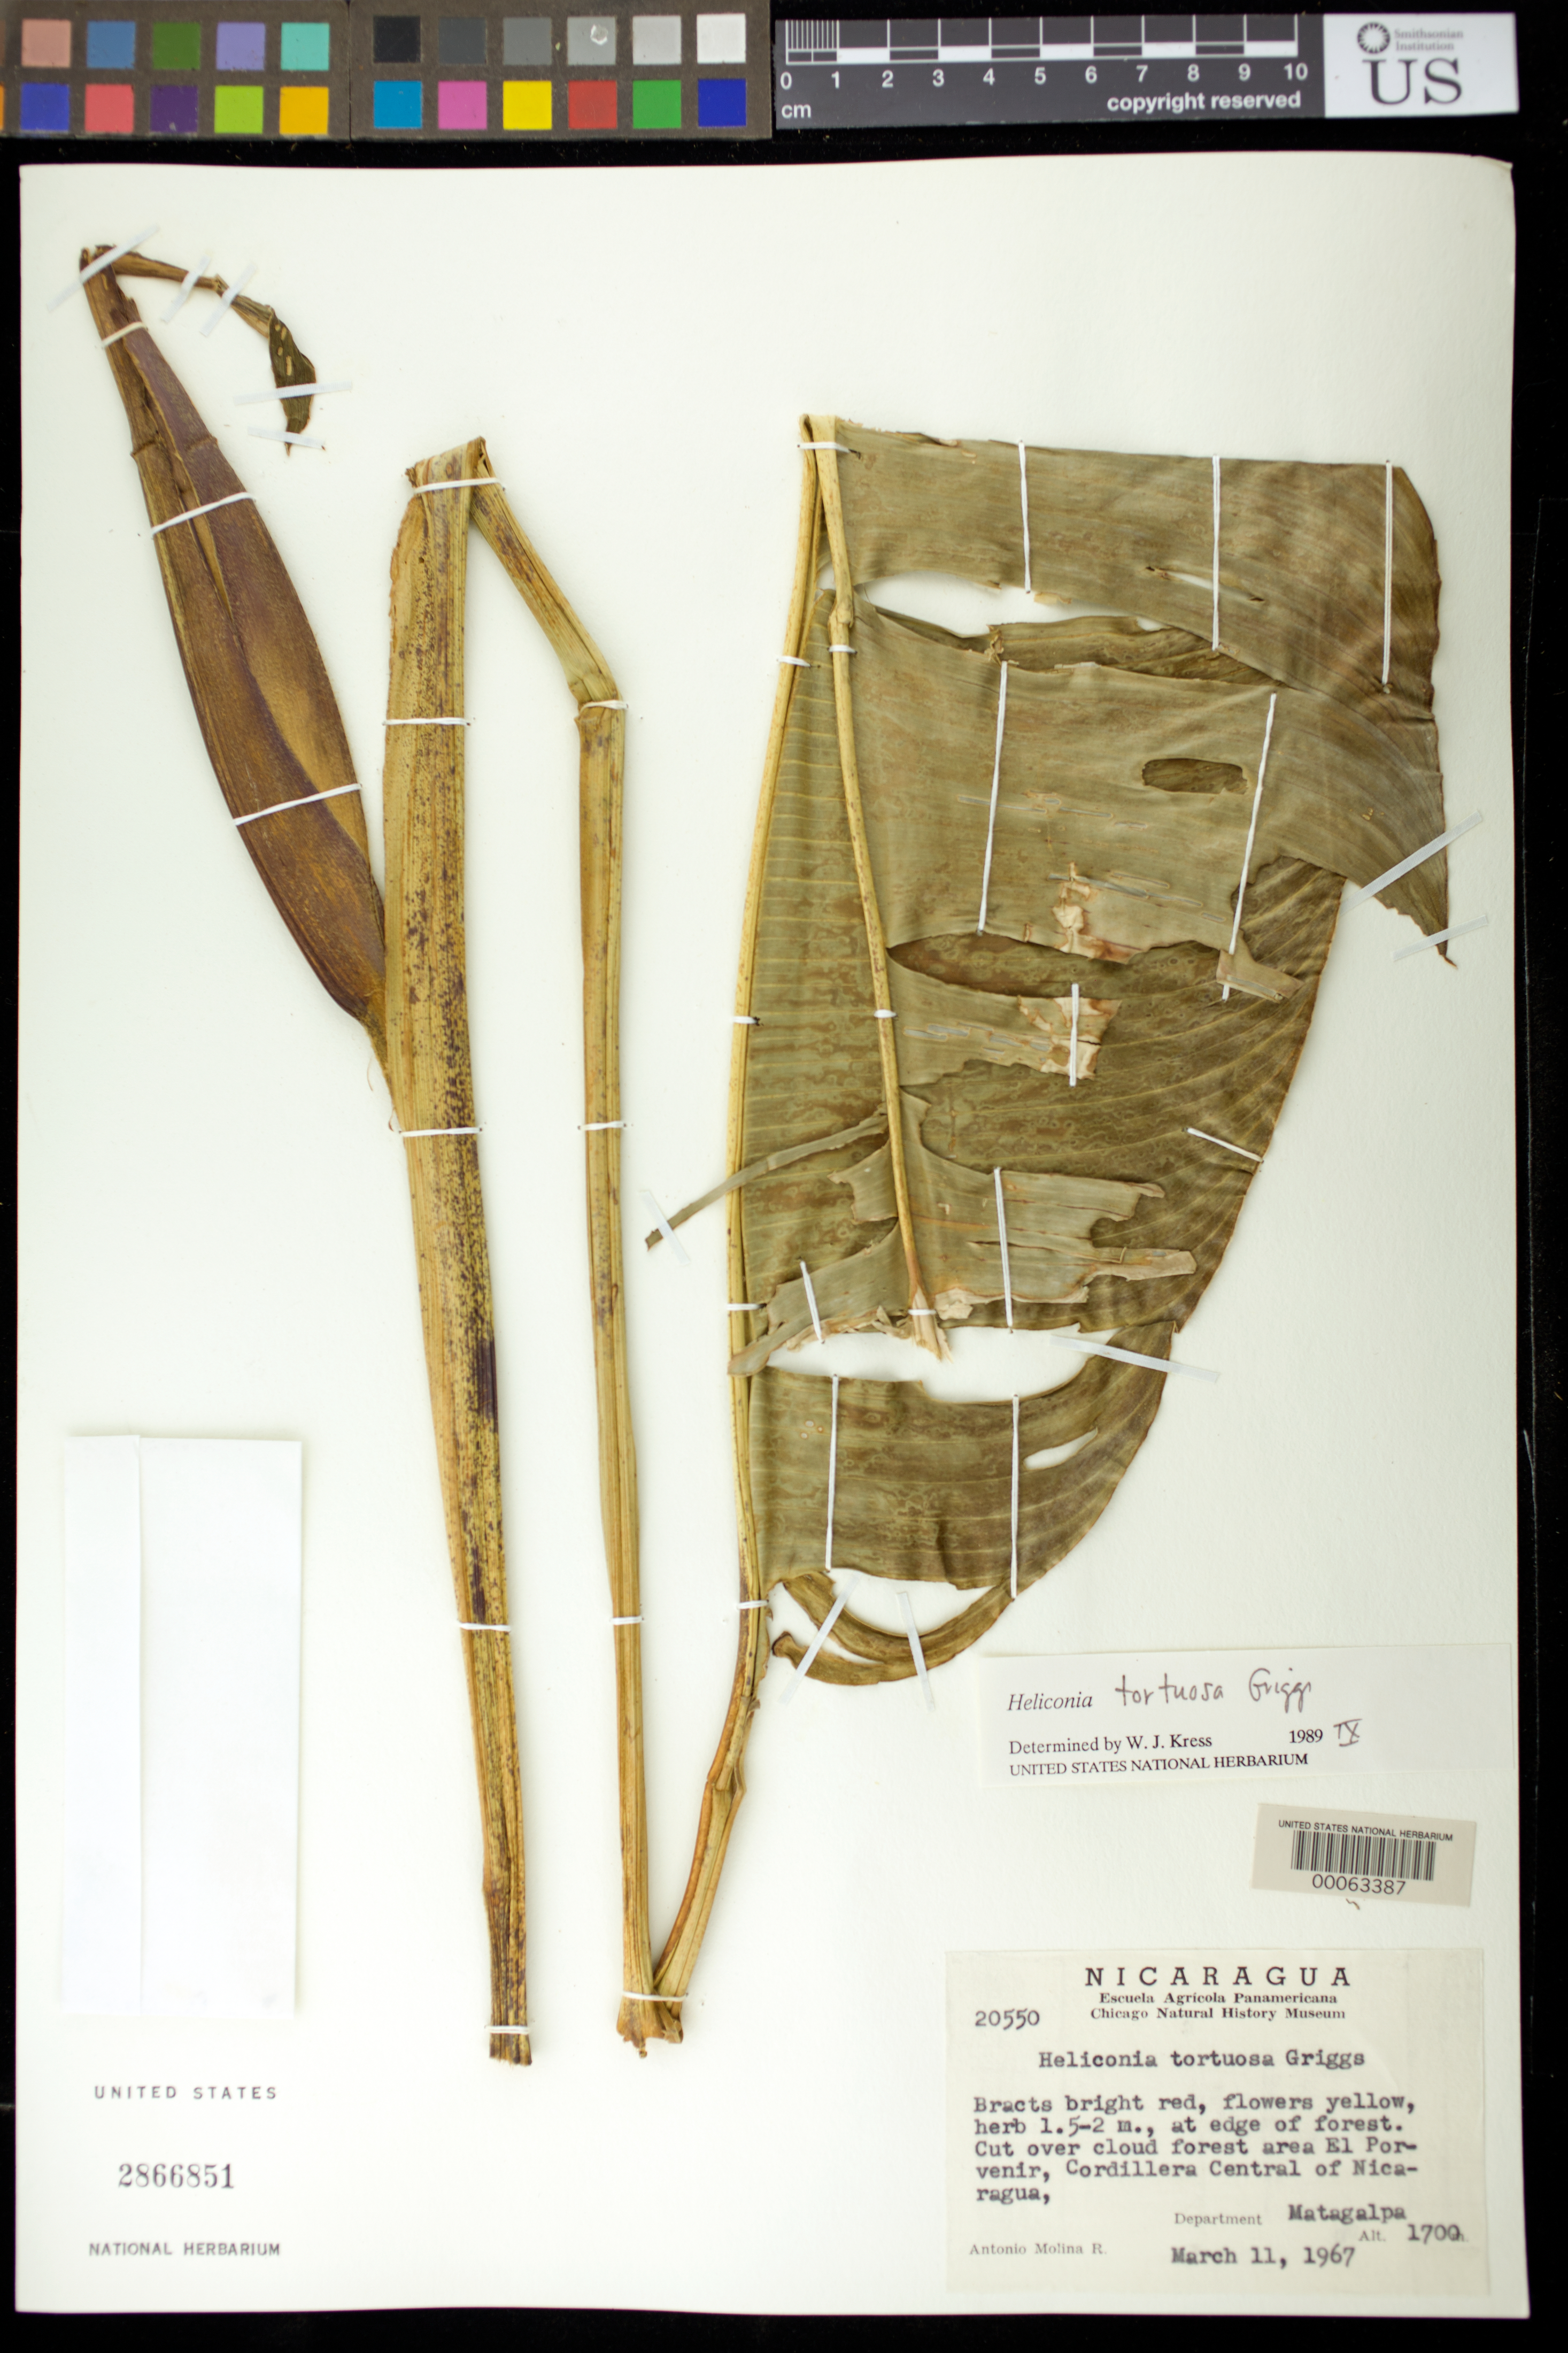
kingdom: Plantae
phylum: Tracheophyta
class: Liliopsida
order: Zingiberales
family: Heliconiaceae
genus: Heliconia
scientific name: Heliconia tortuosa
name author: R.F. Griggs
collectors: A. Molina R.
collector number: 20550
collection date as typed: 11 Mar 1967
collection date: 1967-03-11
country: Nicaragua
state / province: Matagalpa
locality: El porvenir, cordillera central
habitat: Cut-over cloud forest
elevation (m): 1700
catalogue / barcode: US 2866851